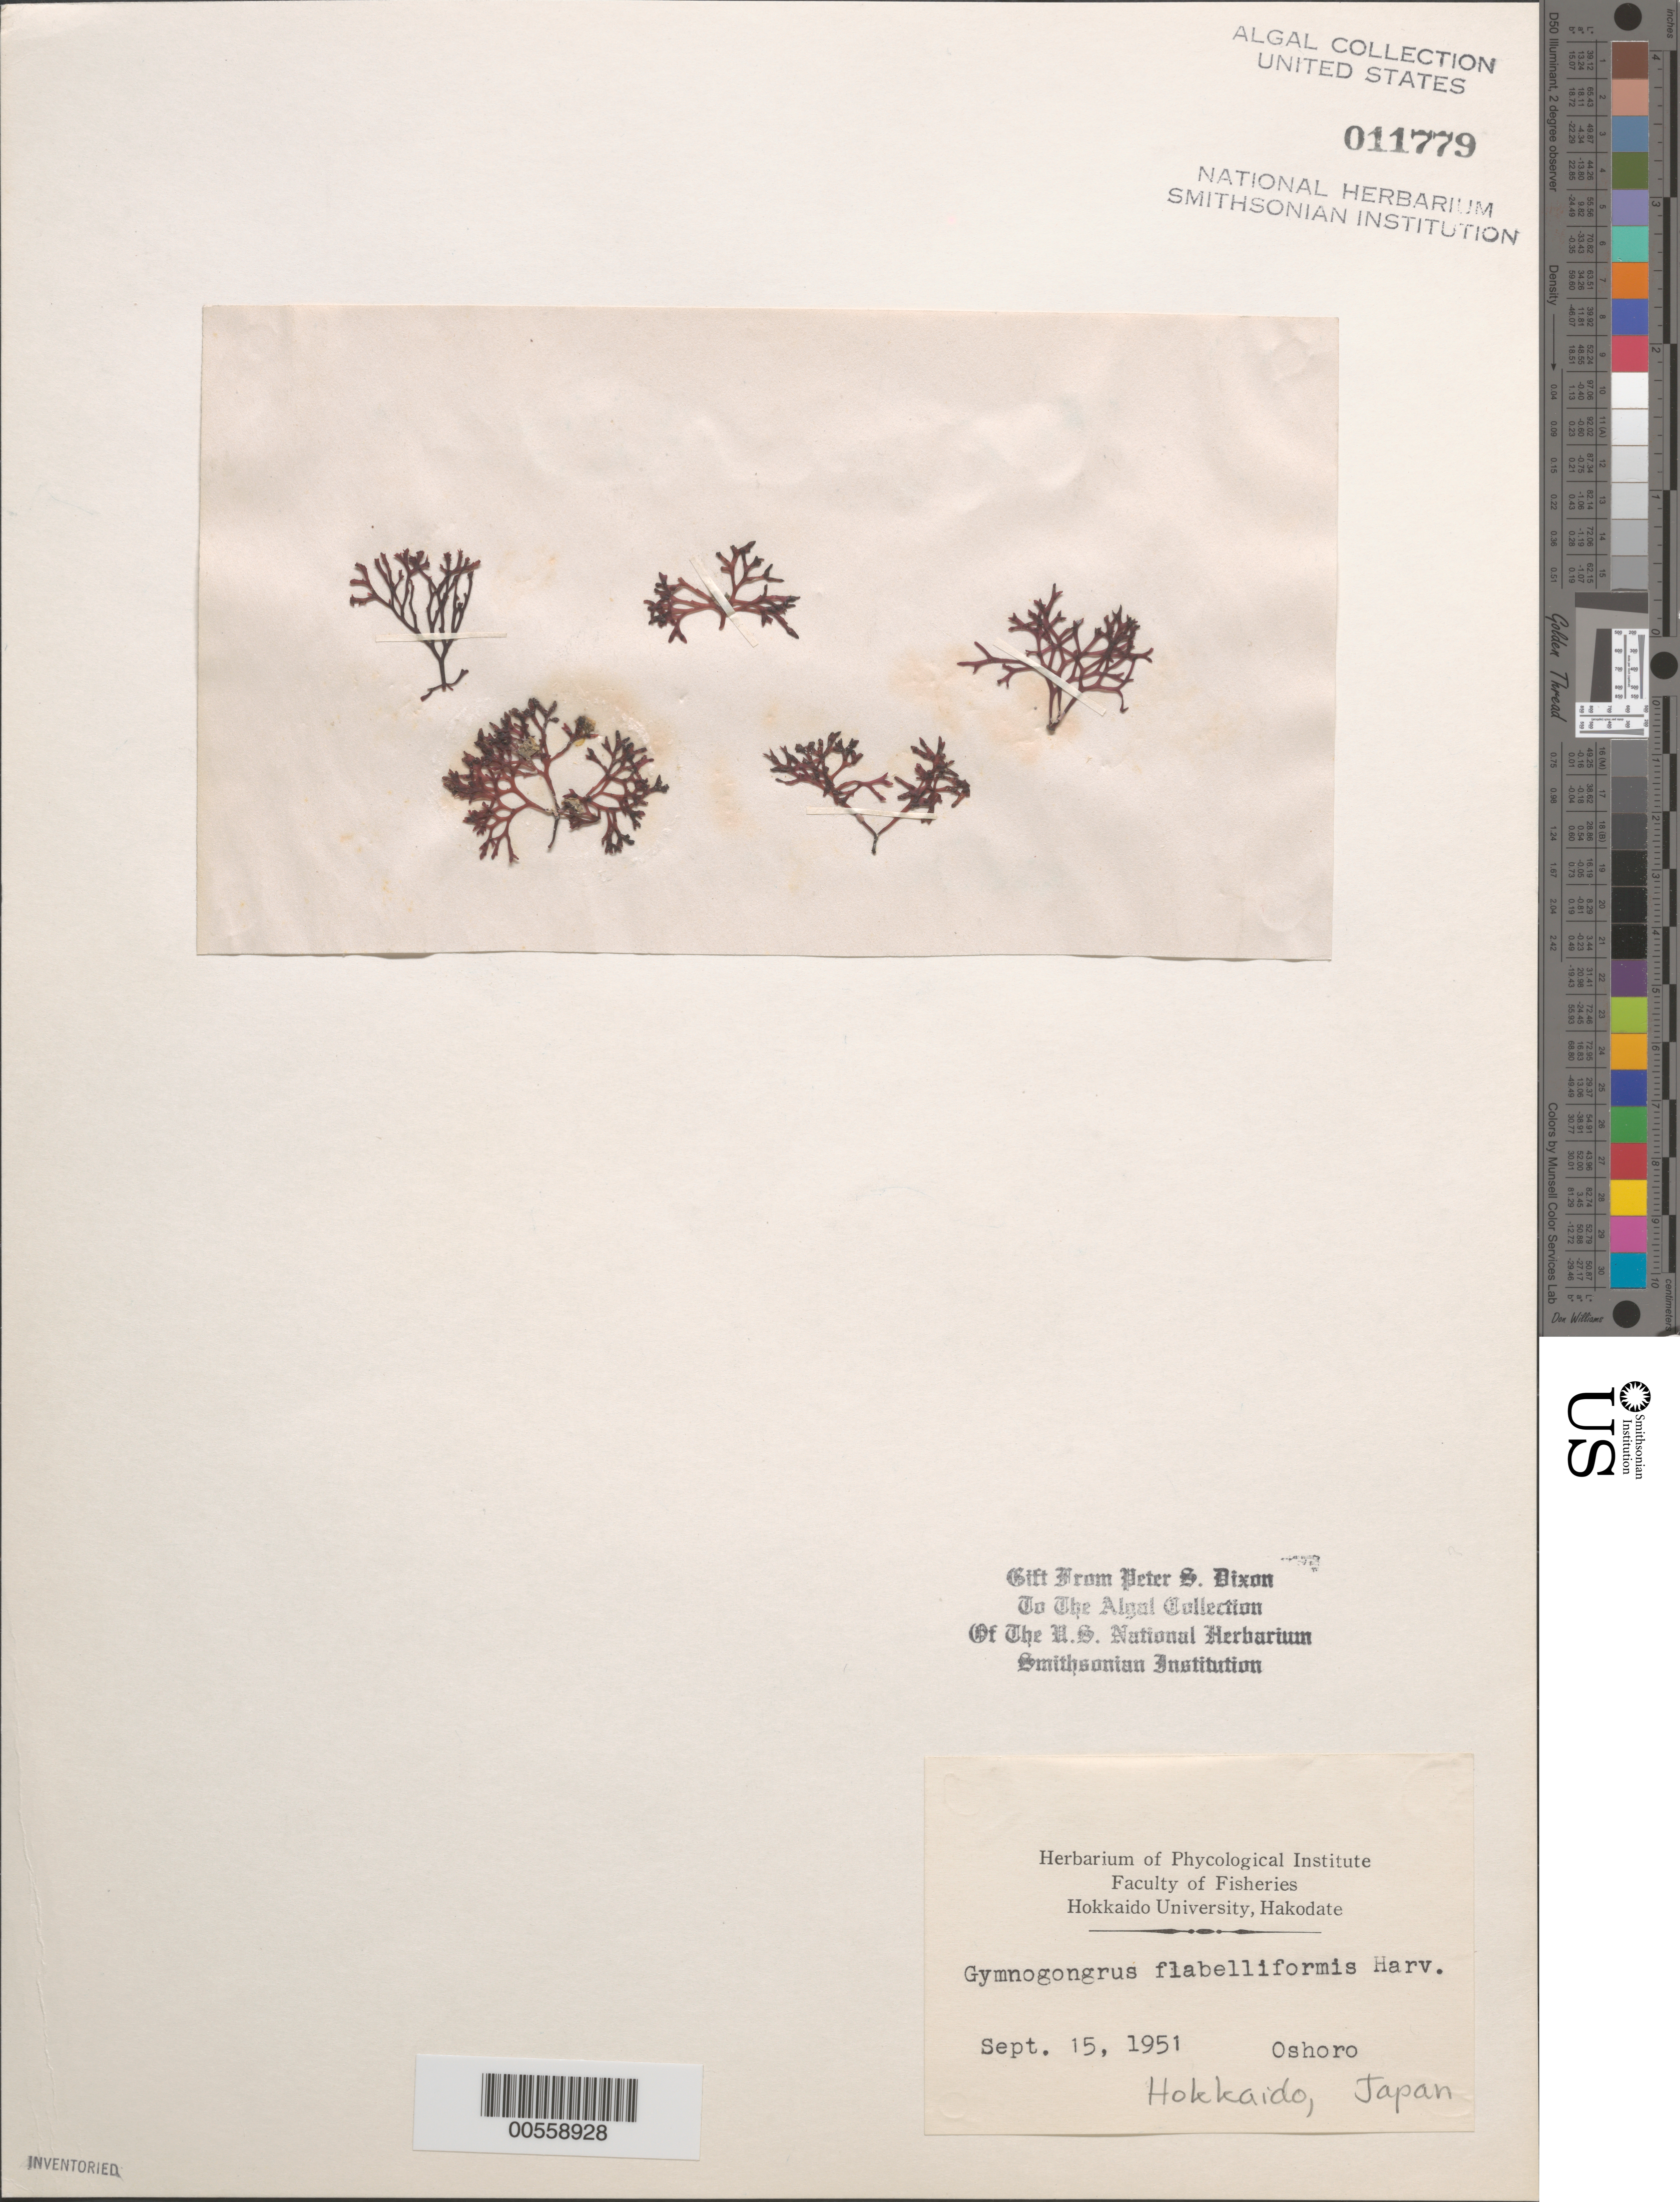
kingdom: Plantae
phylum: Rhodophyta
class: Florideophyceae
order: Gigartinales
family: Phyllophoraceae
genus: Ahnfeltiopsis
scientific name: Ahnfeltiopsis flabelliformis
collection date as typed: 15 Sep 1951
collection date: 1951-09-15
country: Japan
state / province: Hokkaido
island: Hokkaido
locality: Oshoro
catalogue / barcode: US 11779